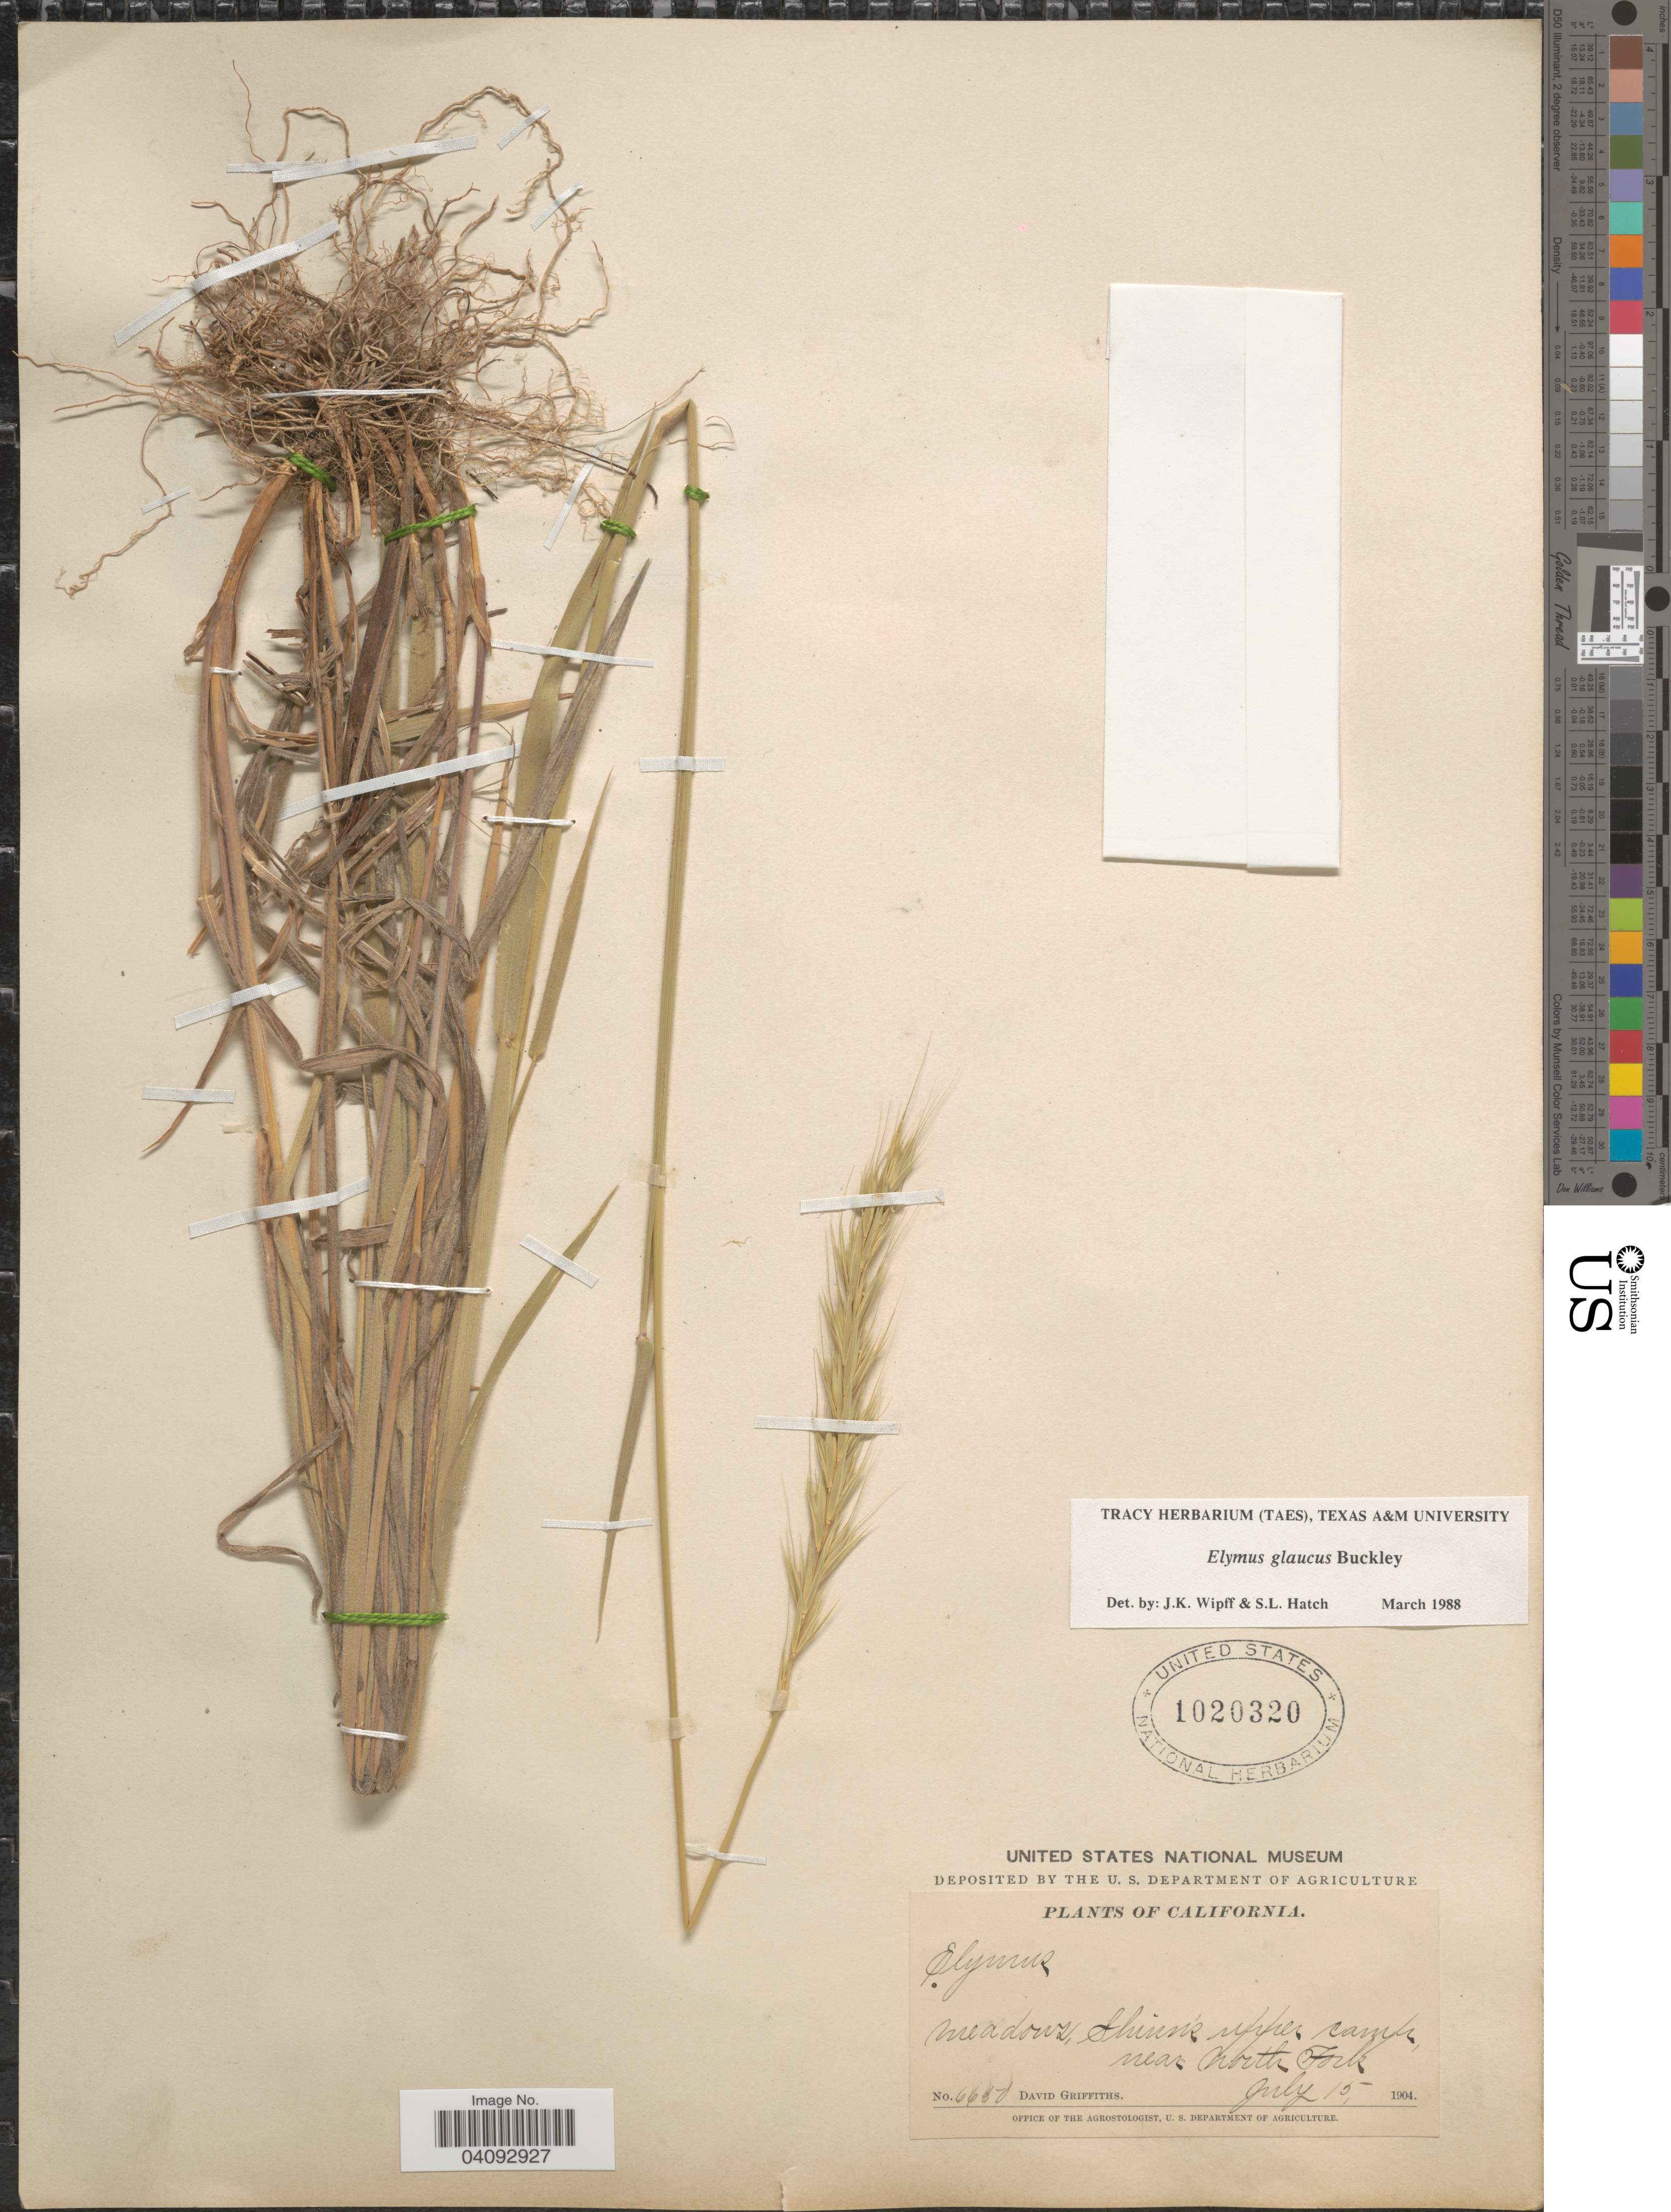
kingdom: Plantae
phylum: Tracheophyta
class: Liliopsida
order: Poales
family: Poaceae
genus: Elymus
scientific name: Elymus glaucus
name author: Buckley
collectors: D. Griffiths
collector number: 6650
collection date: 1904-07-15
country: United States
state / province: California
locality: Meadows, Shinn's upper camp near North Fork.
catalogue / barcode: US 1020320